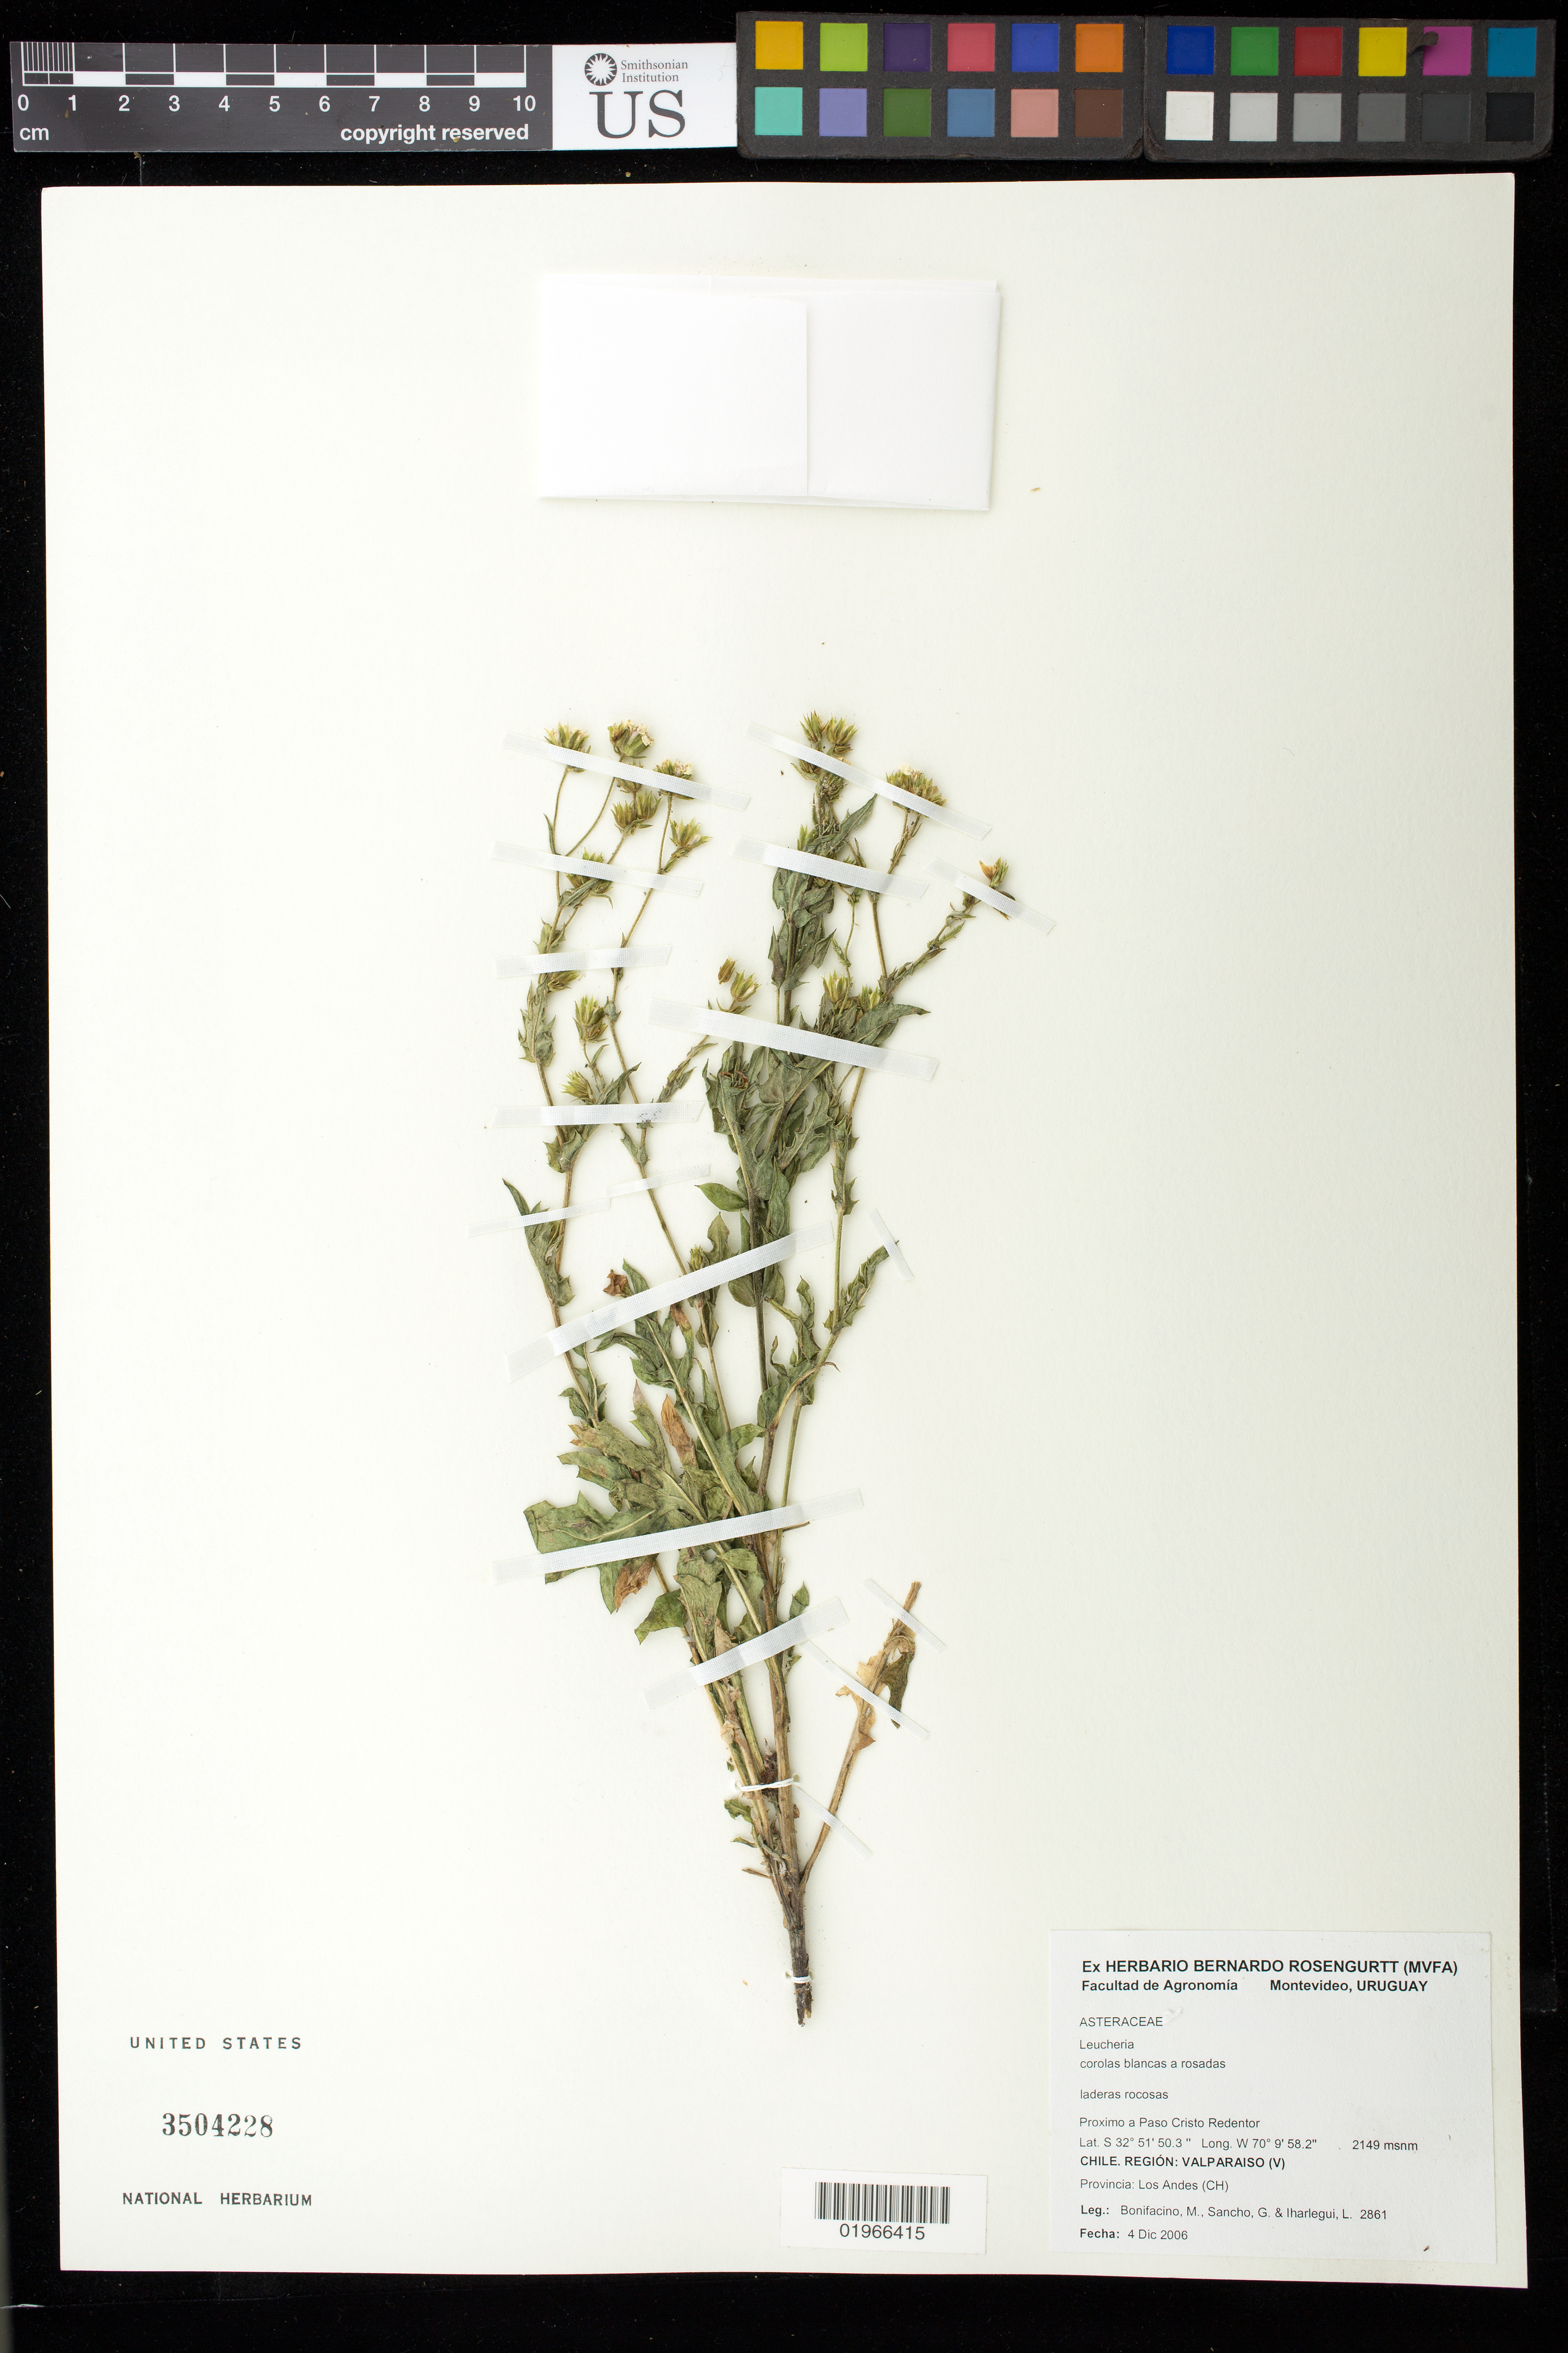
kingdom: Plantae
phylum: Tracheophyta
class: Magnoliopsida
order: Asterales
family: Asteraceae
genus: Leucheria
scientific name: Leucheria sp.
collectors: M. Bonifacino, G. Sancho & L. Iharlegui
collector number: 2861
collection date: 2006-12-04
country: Chile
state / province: Valparaíso (V)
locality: Provincia: Los Andes (CH). Proximo a Paso Cristo Redentor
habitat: Laderas rocosas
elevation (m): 2149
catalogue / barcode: US 3504228